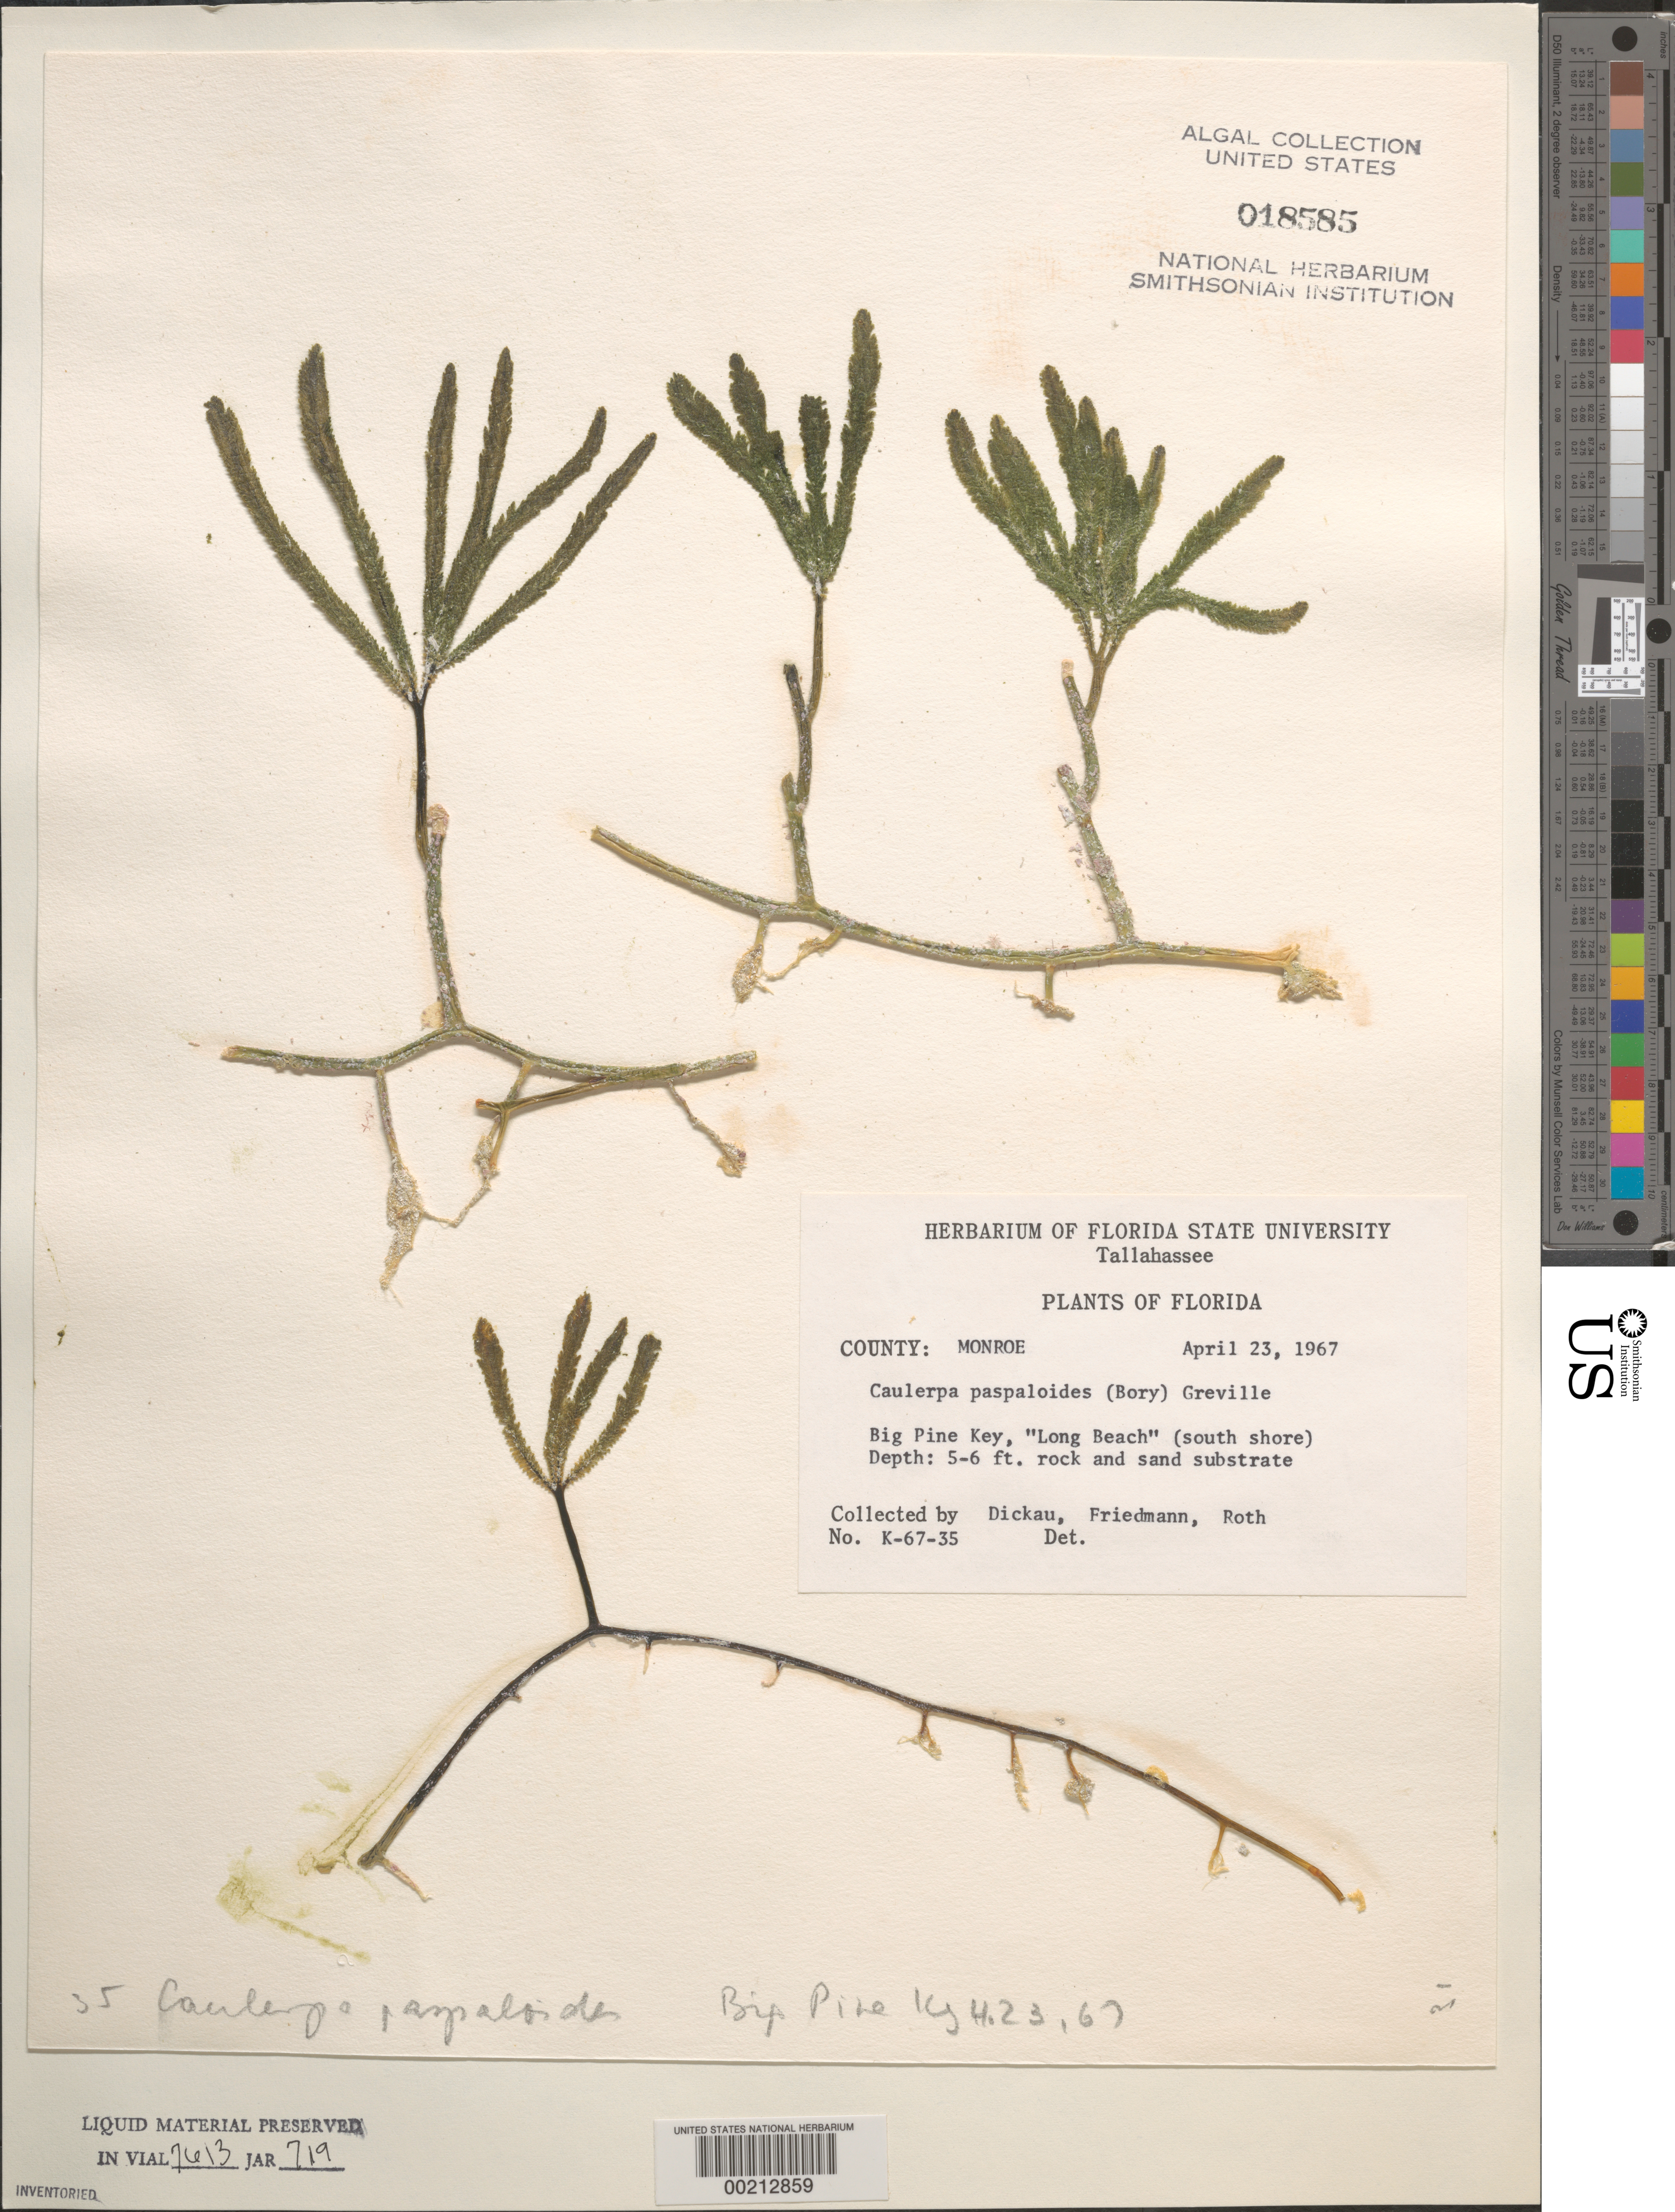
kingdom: Plantae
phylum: Chlorophyta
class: Ulvophyceae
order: Bryopsidales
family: Caulerpaceae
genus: Caulerpa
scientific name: Caulerpa paspaloides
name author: (Bory) Grev.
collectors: B. Dickau, E. Friedmann & W. C. Roth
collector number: K-67-35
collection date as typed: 23 Apr 1967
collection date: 1967-04-23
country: United States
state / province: Florida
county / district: Monroe County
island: Big Pine Key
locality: Long Beach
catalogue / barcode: US 18585